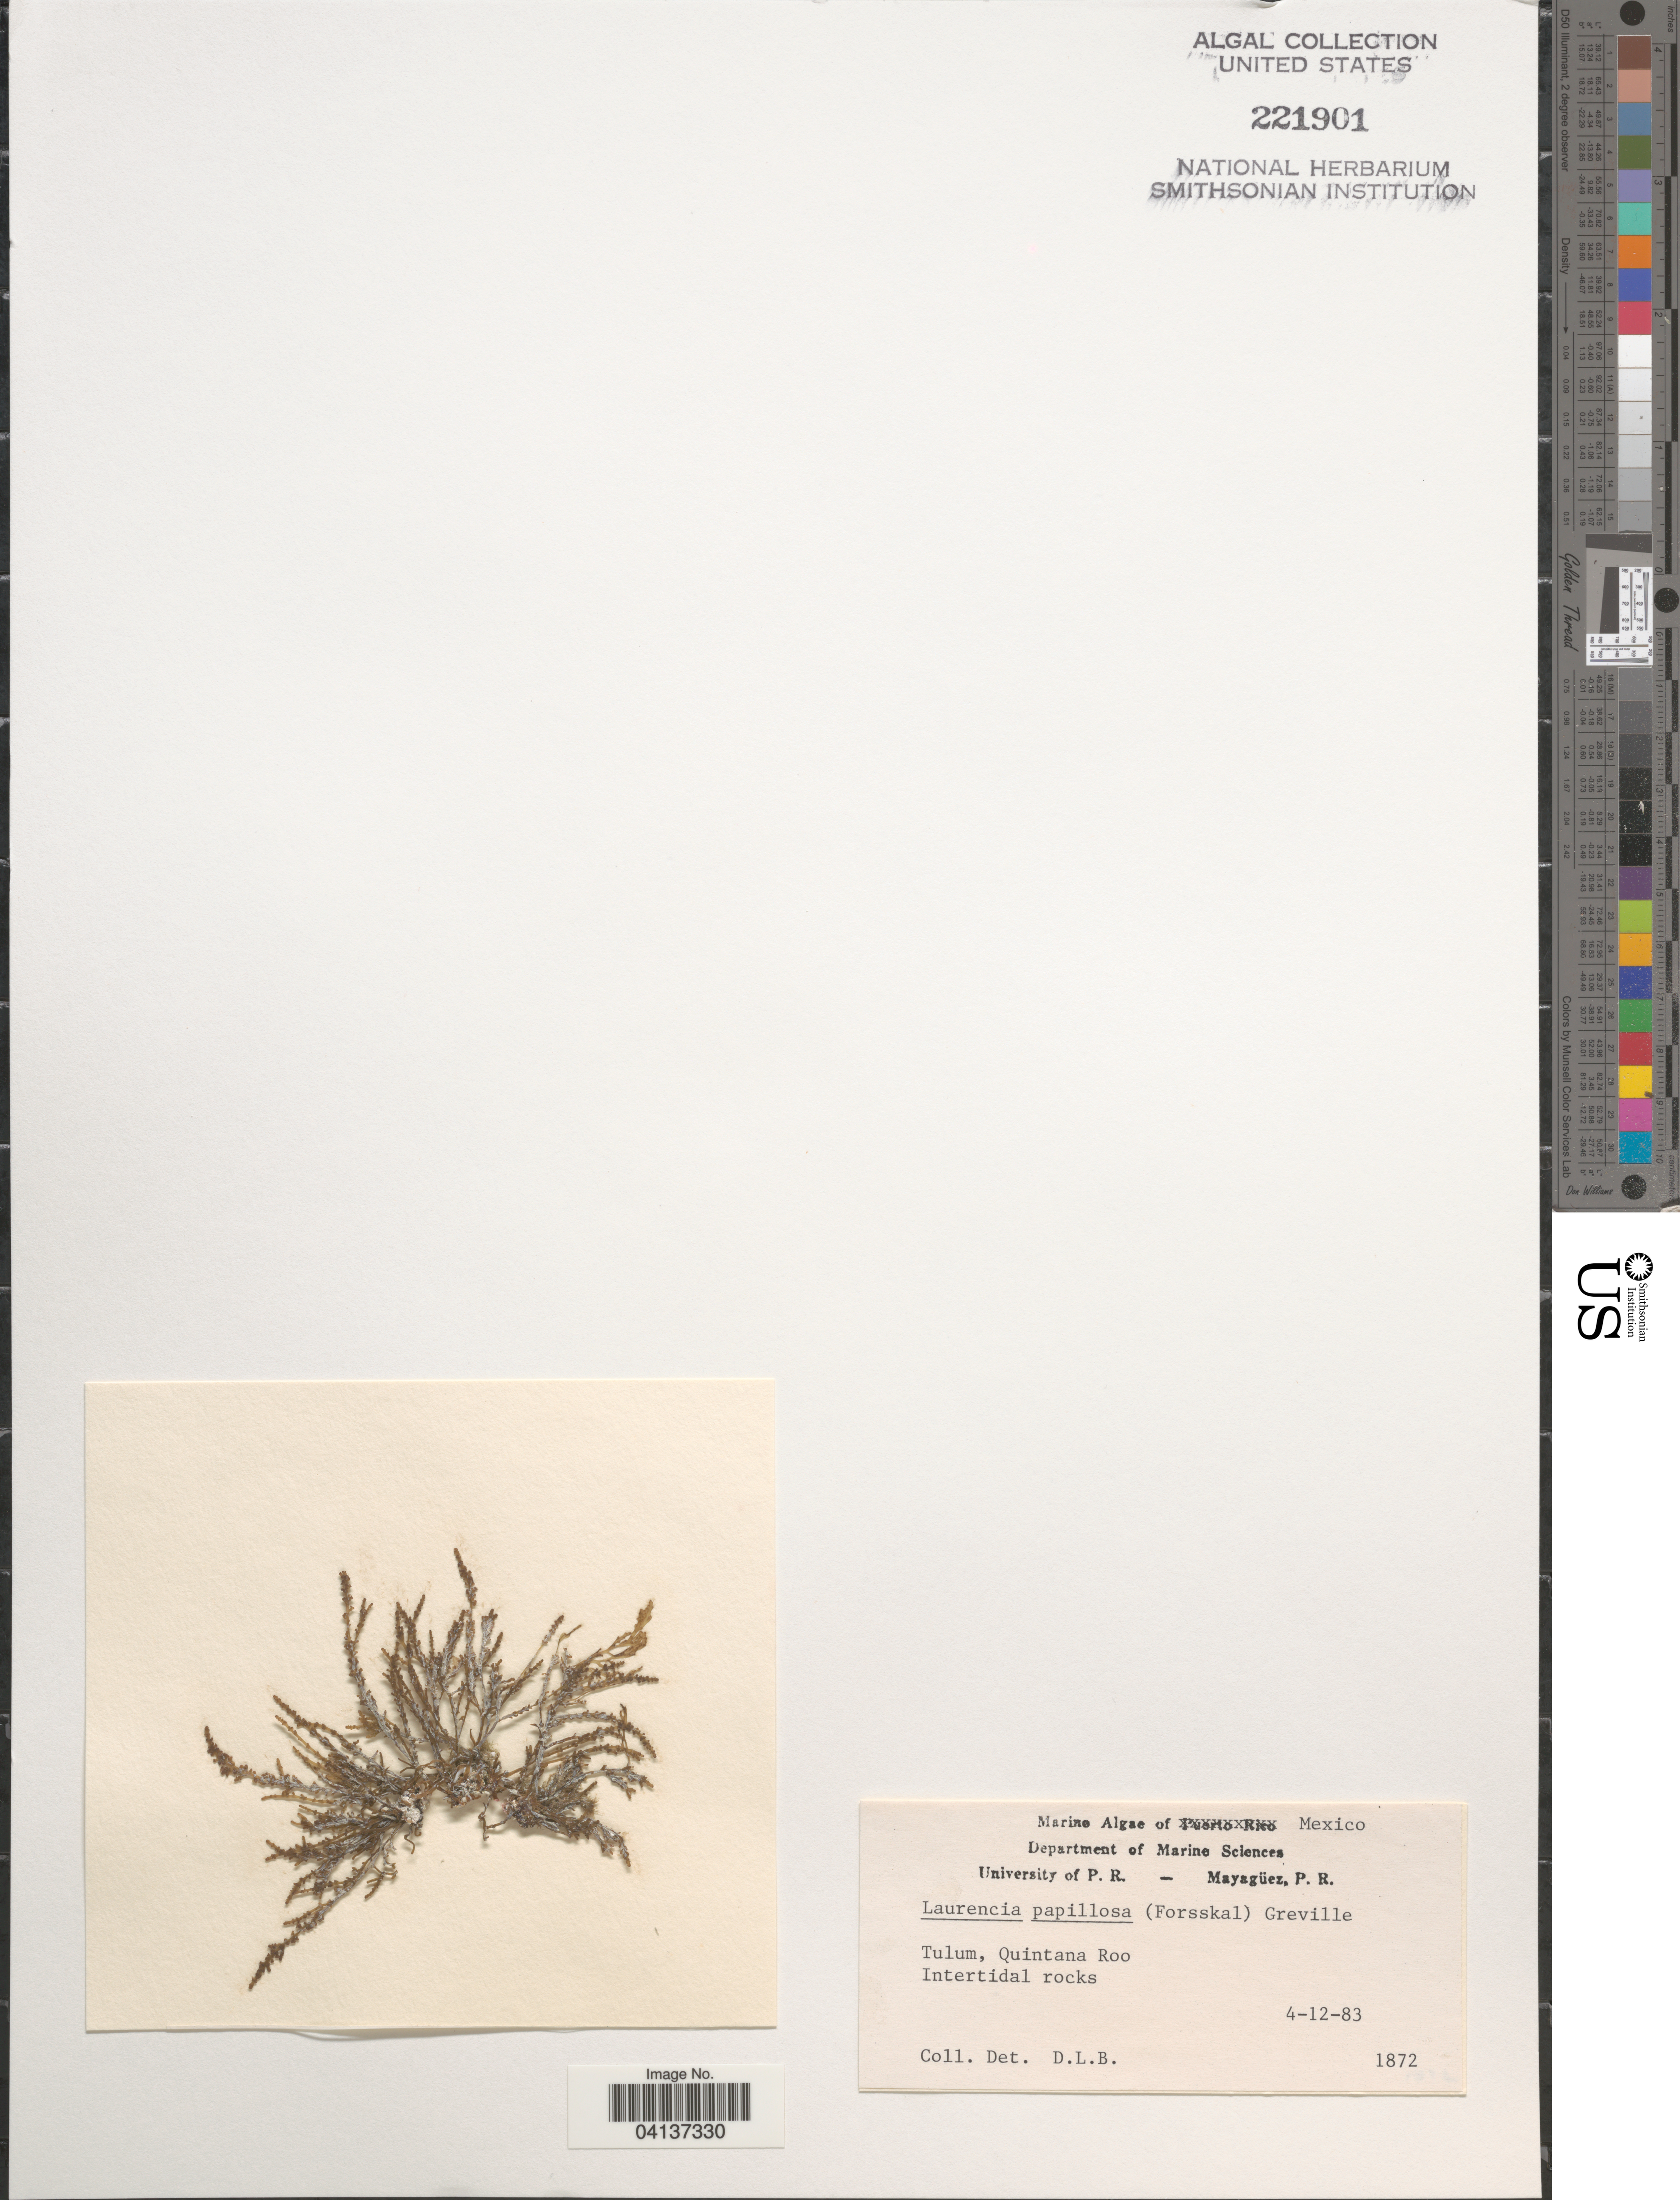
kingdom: Plantae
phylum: Rhodophyta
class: Florideophyceae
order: Ceramiales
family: Rhodomelaceae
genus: Palisada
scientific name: Palisada perforata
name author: (Bory) K.W. Nam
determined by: Algae name updating Project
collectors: D. L. B.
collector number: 1872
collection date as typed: Transcribed d/m/y: 12/4/83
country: Mexico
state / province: Quintana Roo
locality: Tulum.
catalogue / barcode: US 221901